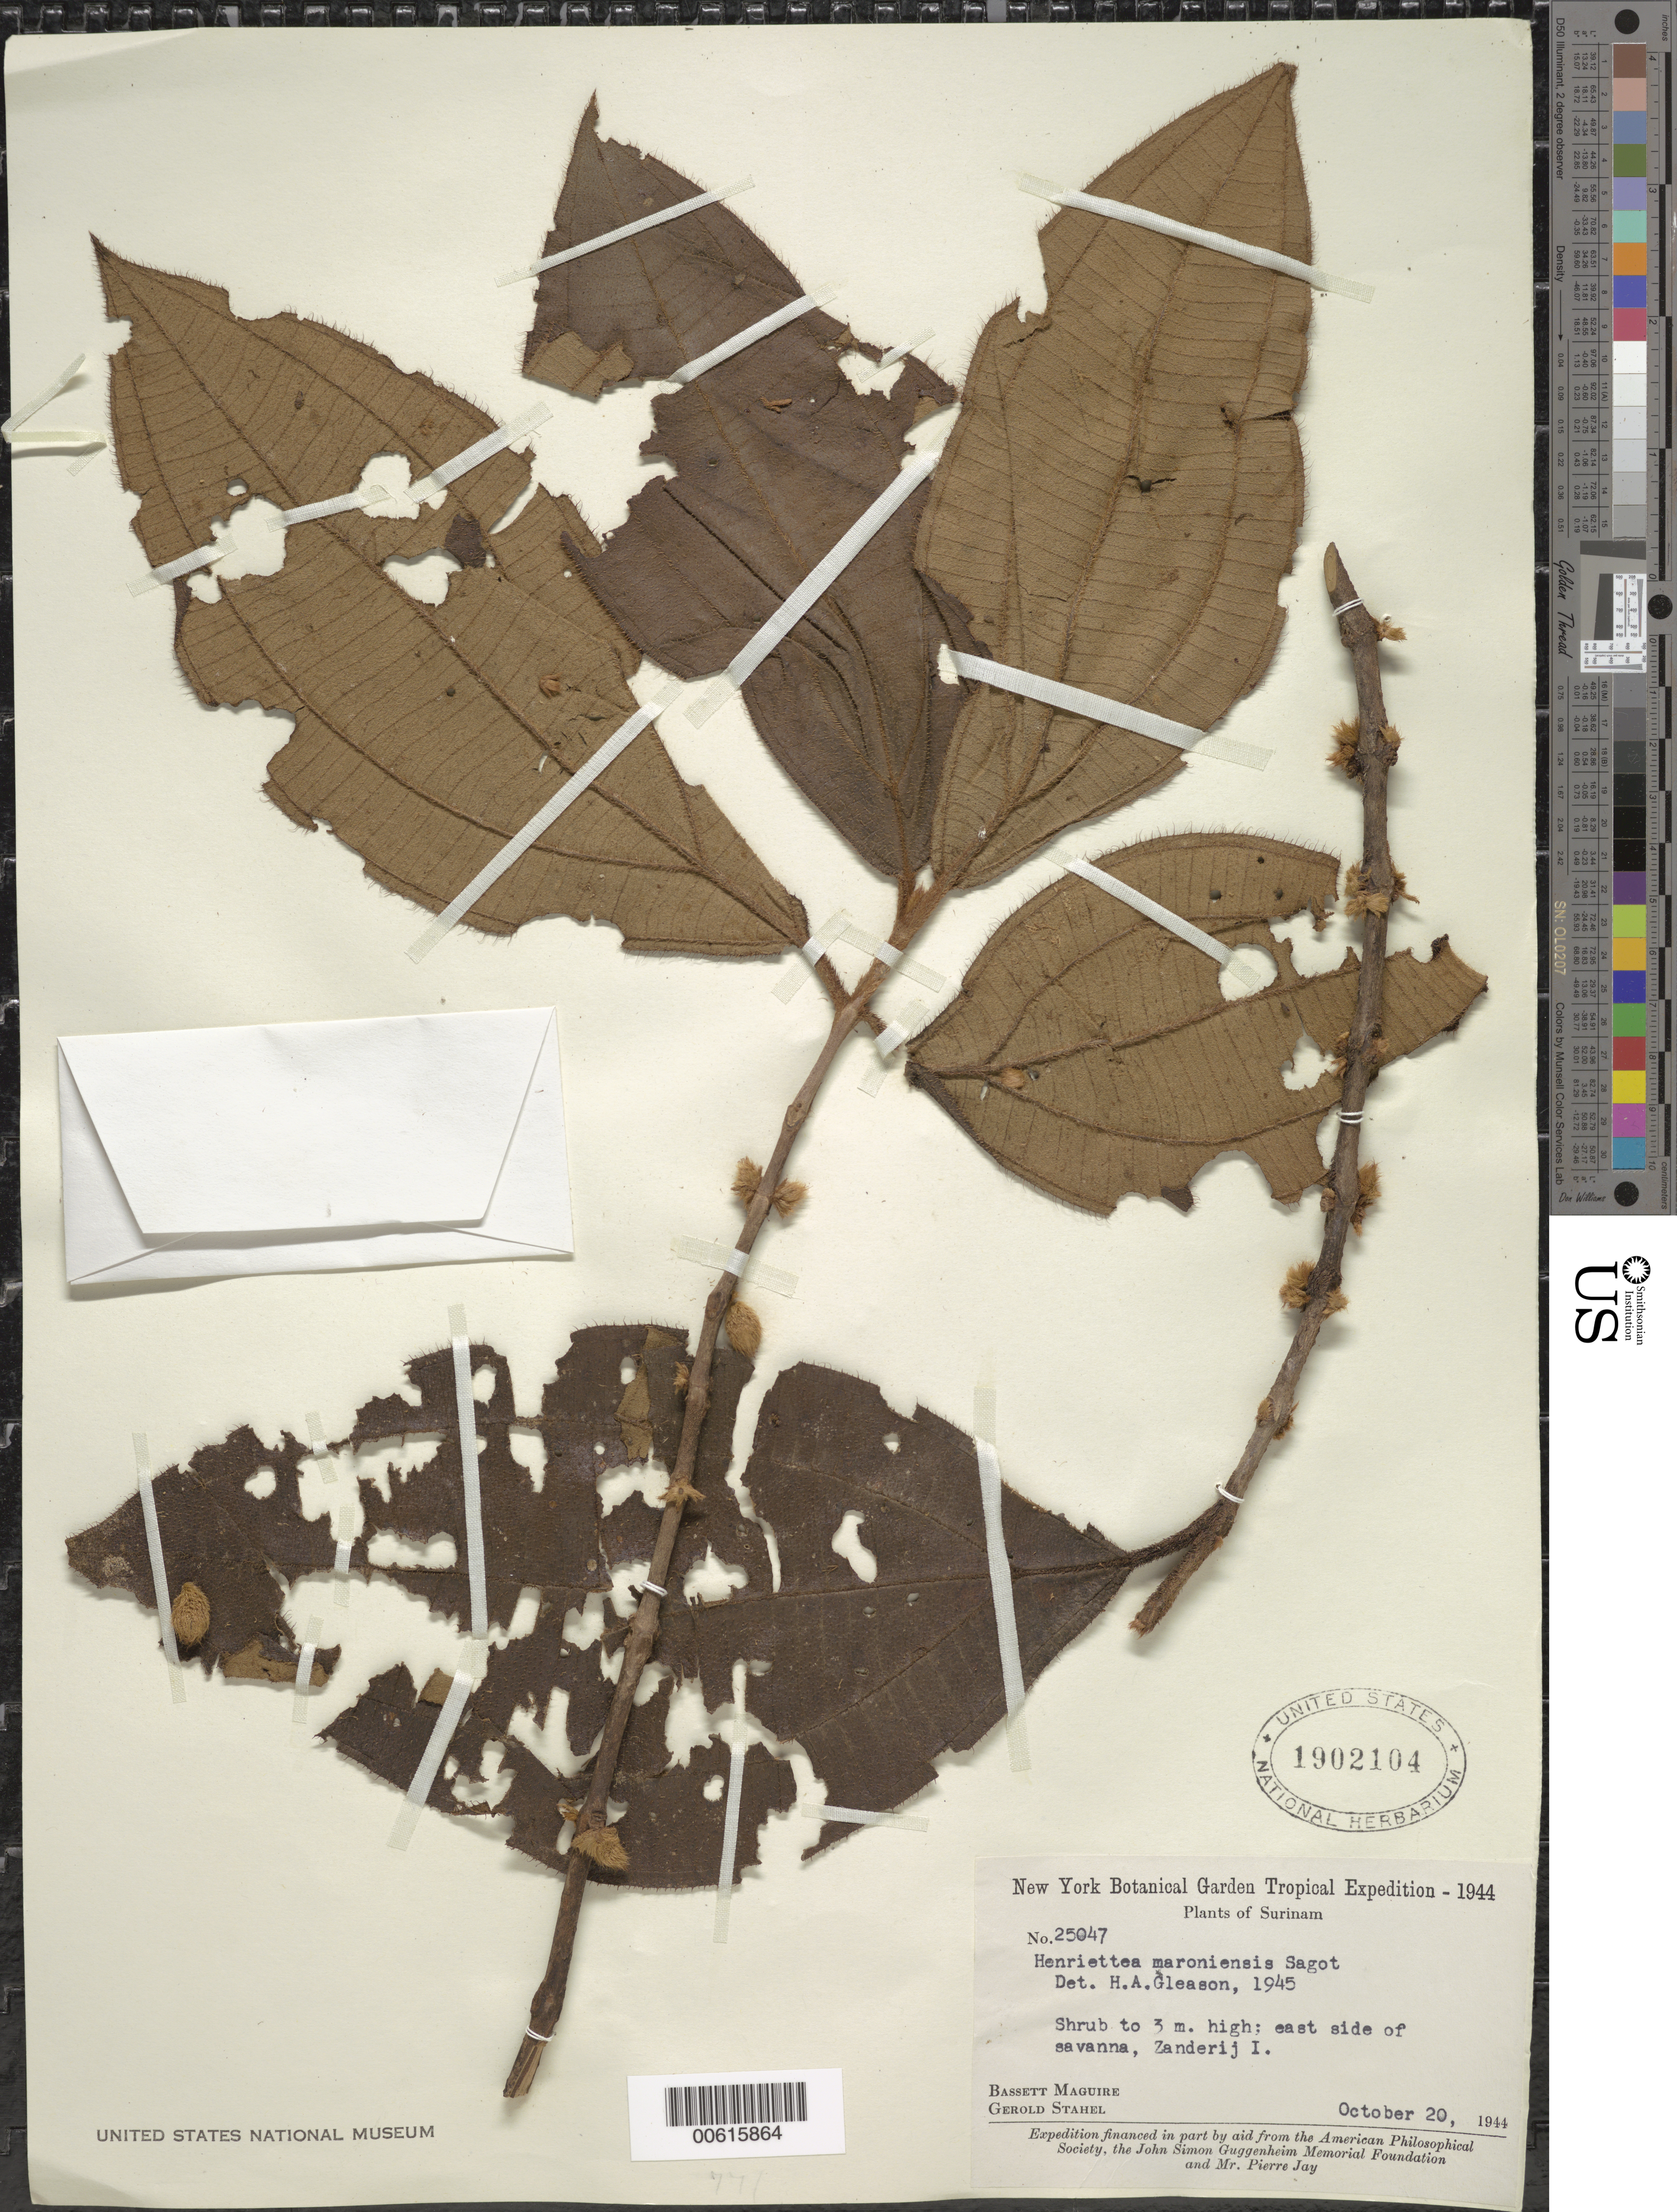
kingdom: Plantae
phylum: Tracheophyta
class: Magnoliopsida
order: Myrtales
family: Melastomataceae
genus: Henriettea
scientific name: Henriettea maroniensis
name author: Sagot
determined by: Gleason, H. A.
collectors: B. Maguire & G. Stahel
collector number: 25047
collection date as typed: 20-Oct-44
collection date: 1944-10-20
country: Suriname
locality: Zanderij I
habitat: East side savanna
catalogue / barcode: US 1902104